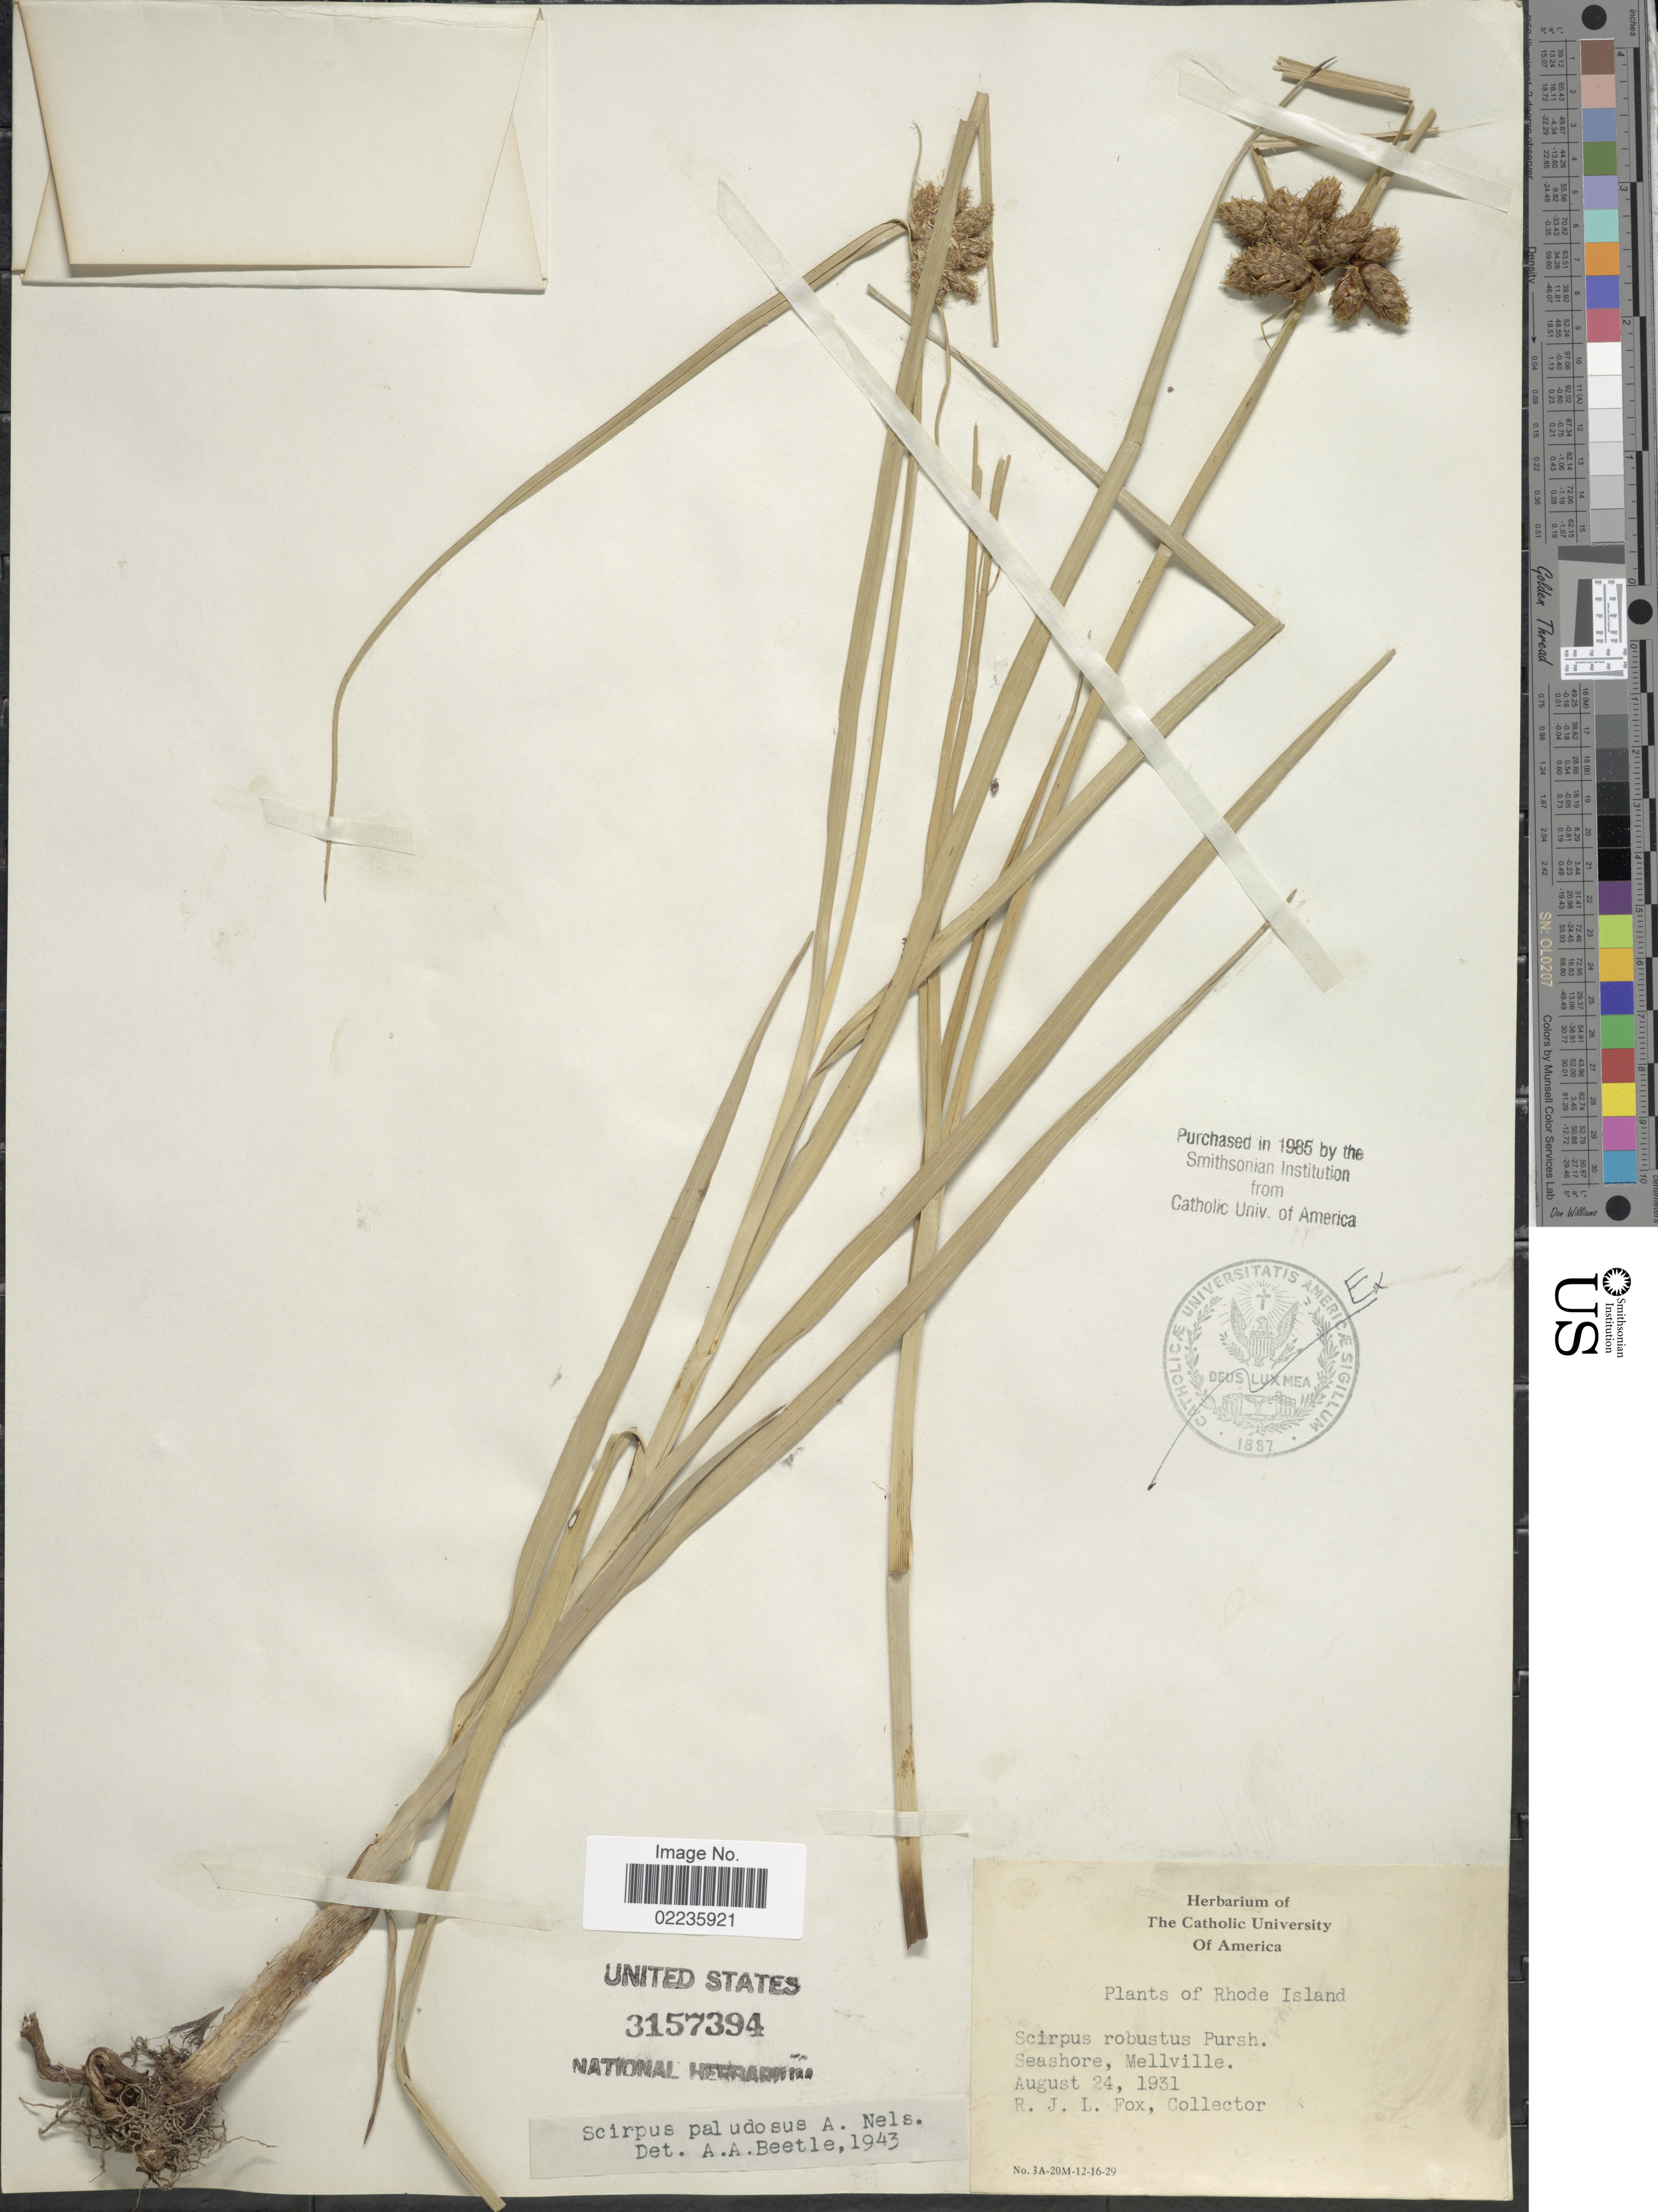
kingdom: Plantae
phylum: Tracheophyta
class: Liliopsida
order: Poales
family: Cyperaceae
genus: Bolboschoenus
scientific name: Bolboschoenus robustus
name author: (Pursh) Soják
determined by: Strong, M. T., (US), Smithsonian Institution - National Museum of Natural History (UNITED STATES)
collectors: R. Fox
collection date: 1931-08-24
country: United States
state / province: Rhode Island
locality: Seashore, Mellville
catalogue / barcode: US 3157394